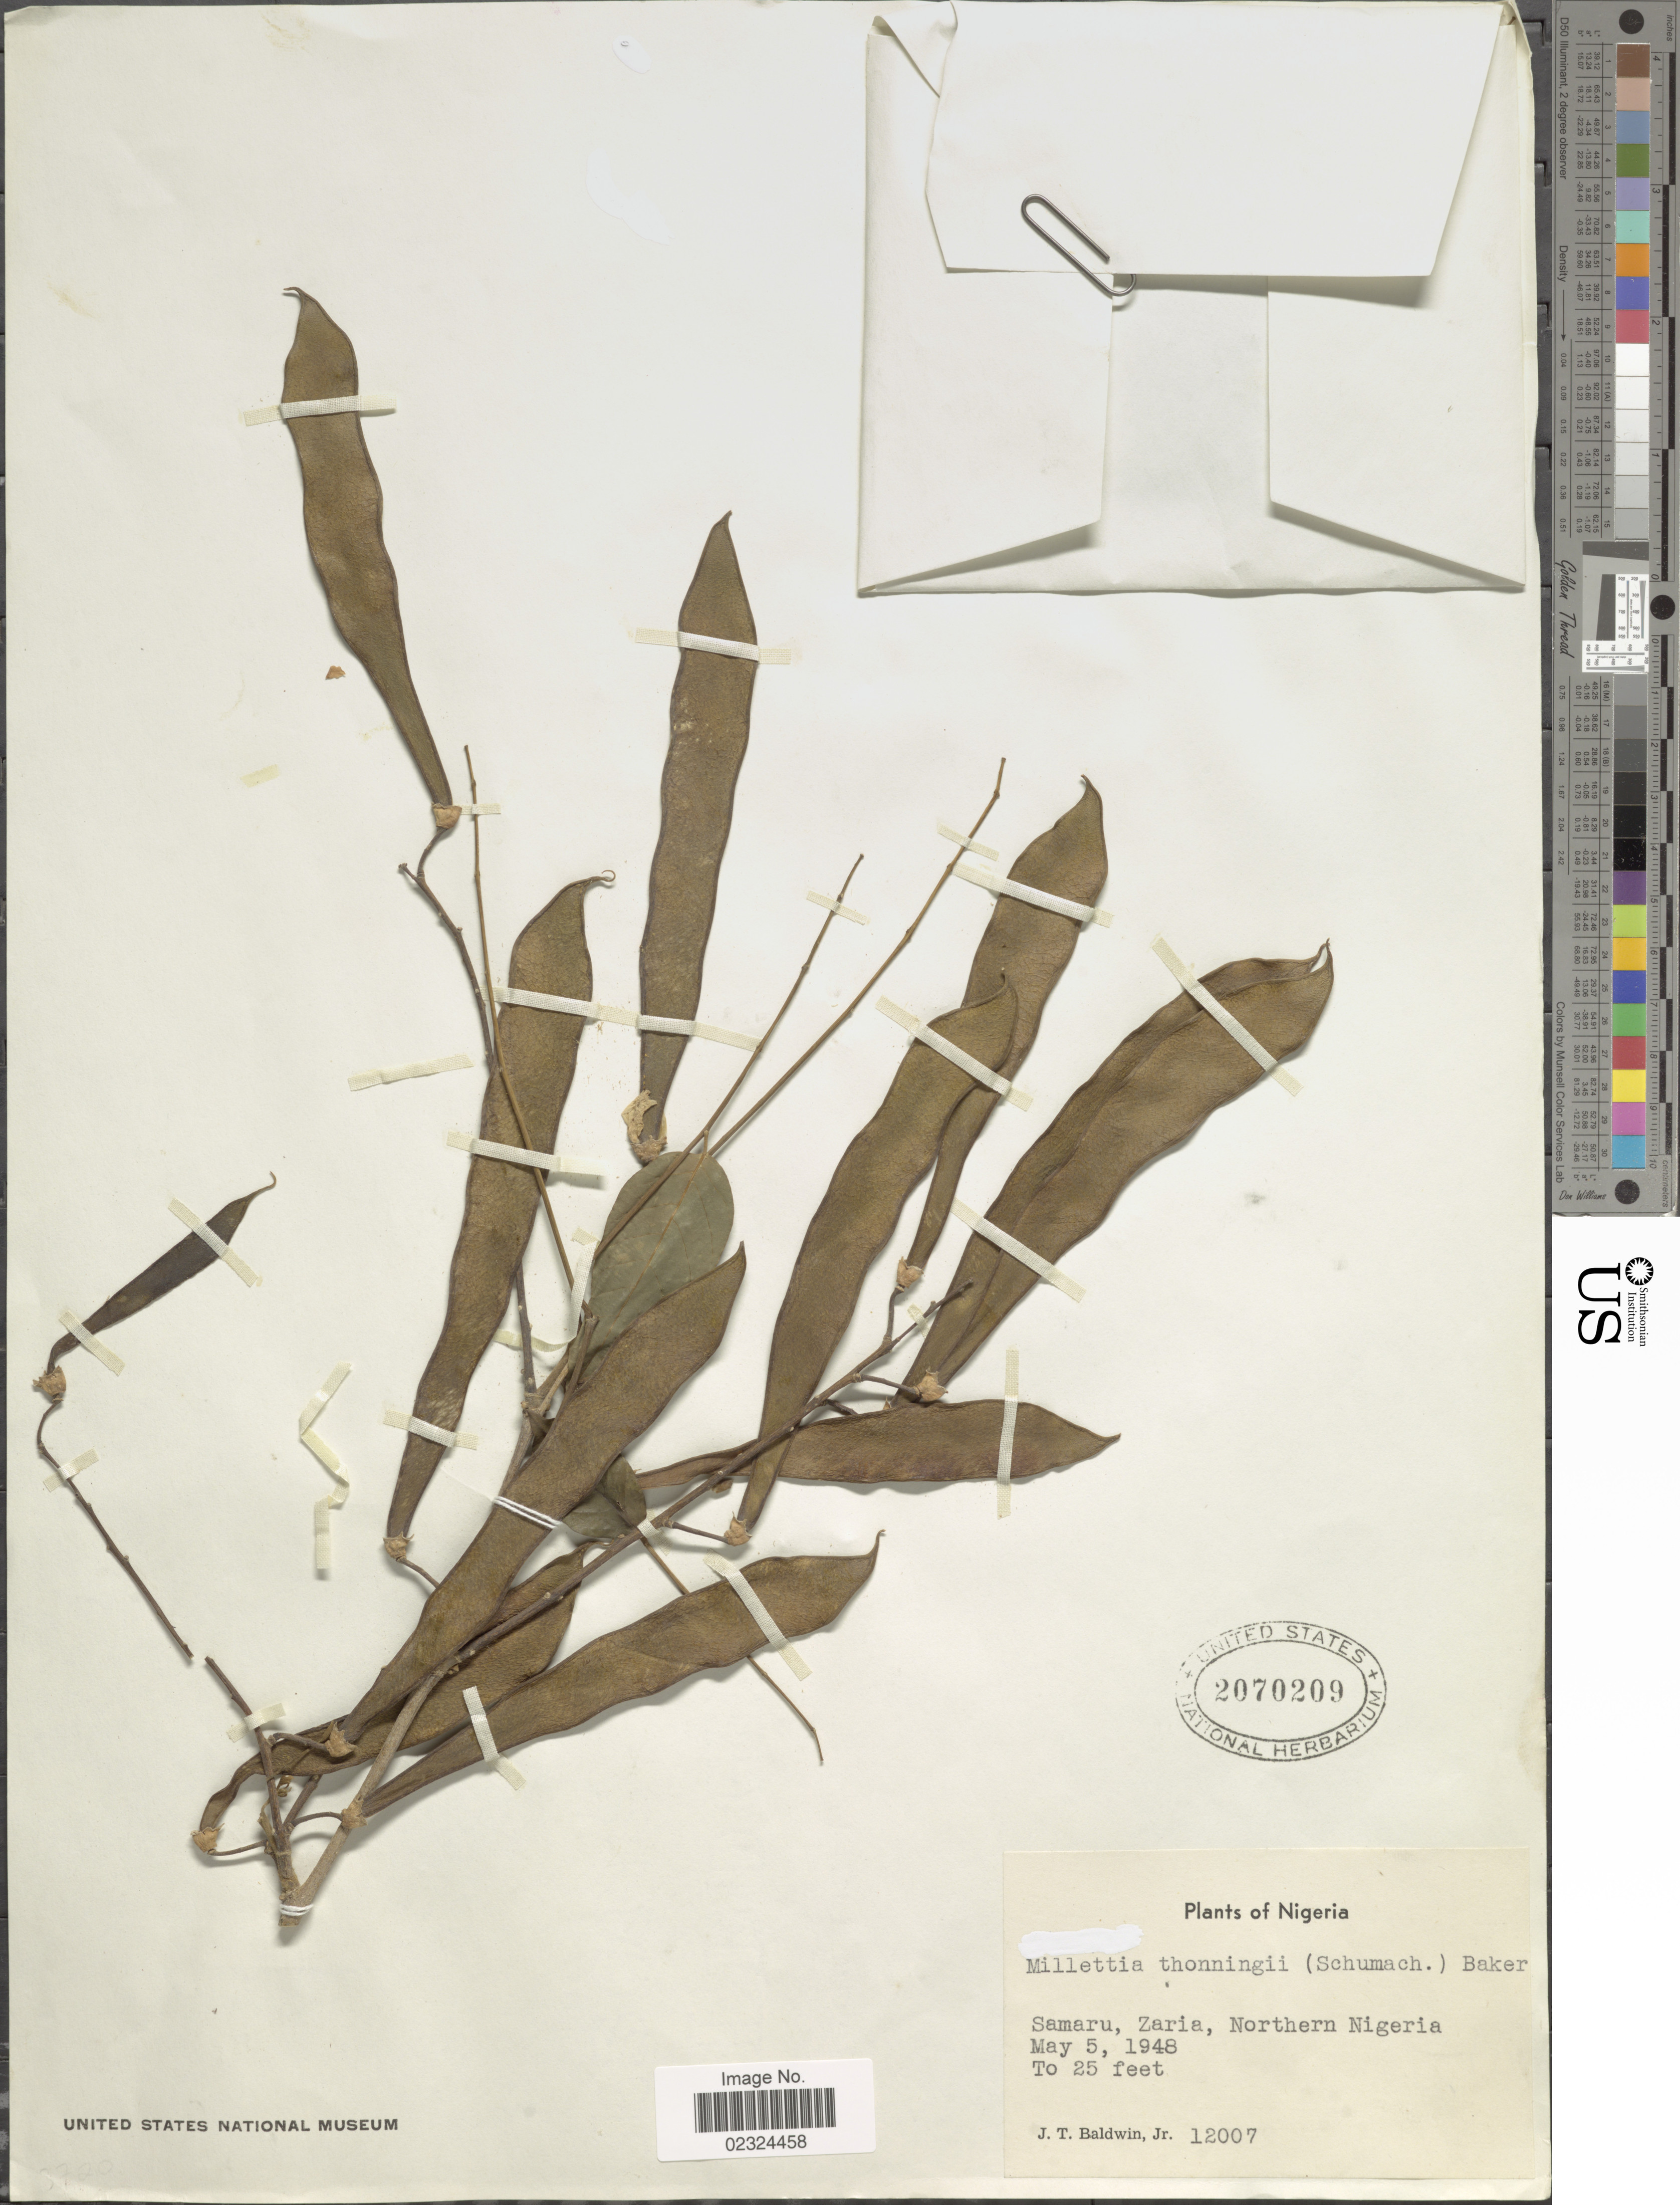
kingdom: Plantae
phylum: Tracheophyta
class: Magnoliopsida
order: Fabales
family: Fabaceae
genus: Millettia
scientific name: Millettia thonningii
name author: Baker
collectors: J. T. Baldwin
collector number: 12007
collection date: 1948-05-05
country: Nigeria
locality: Samaru, Zaria, Northern Nigeria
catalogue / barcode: US 2070209